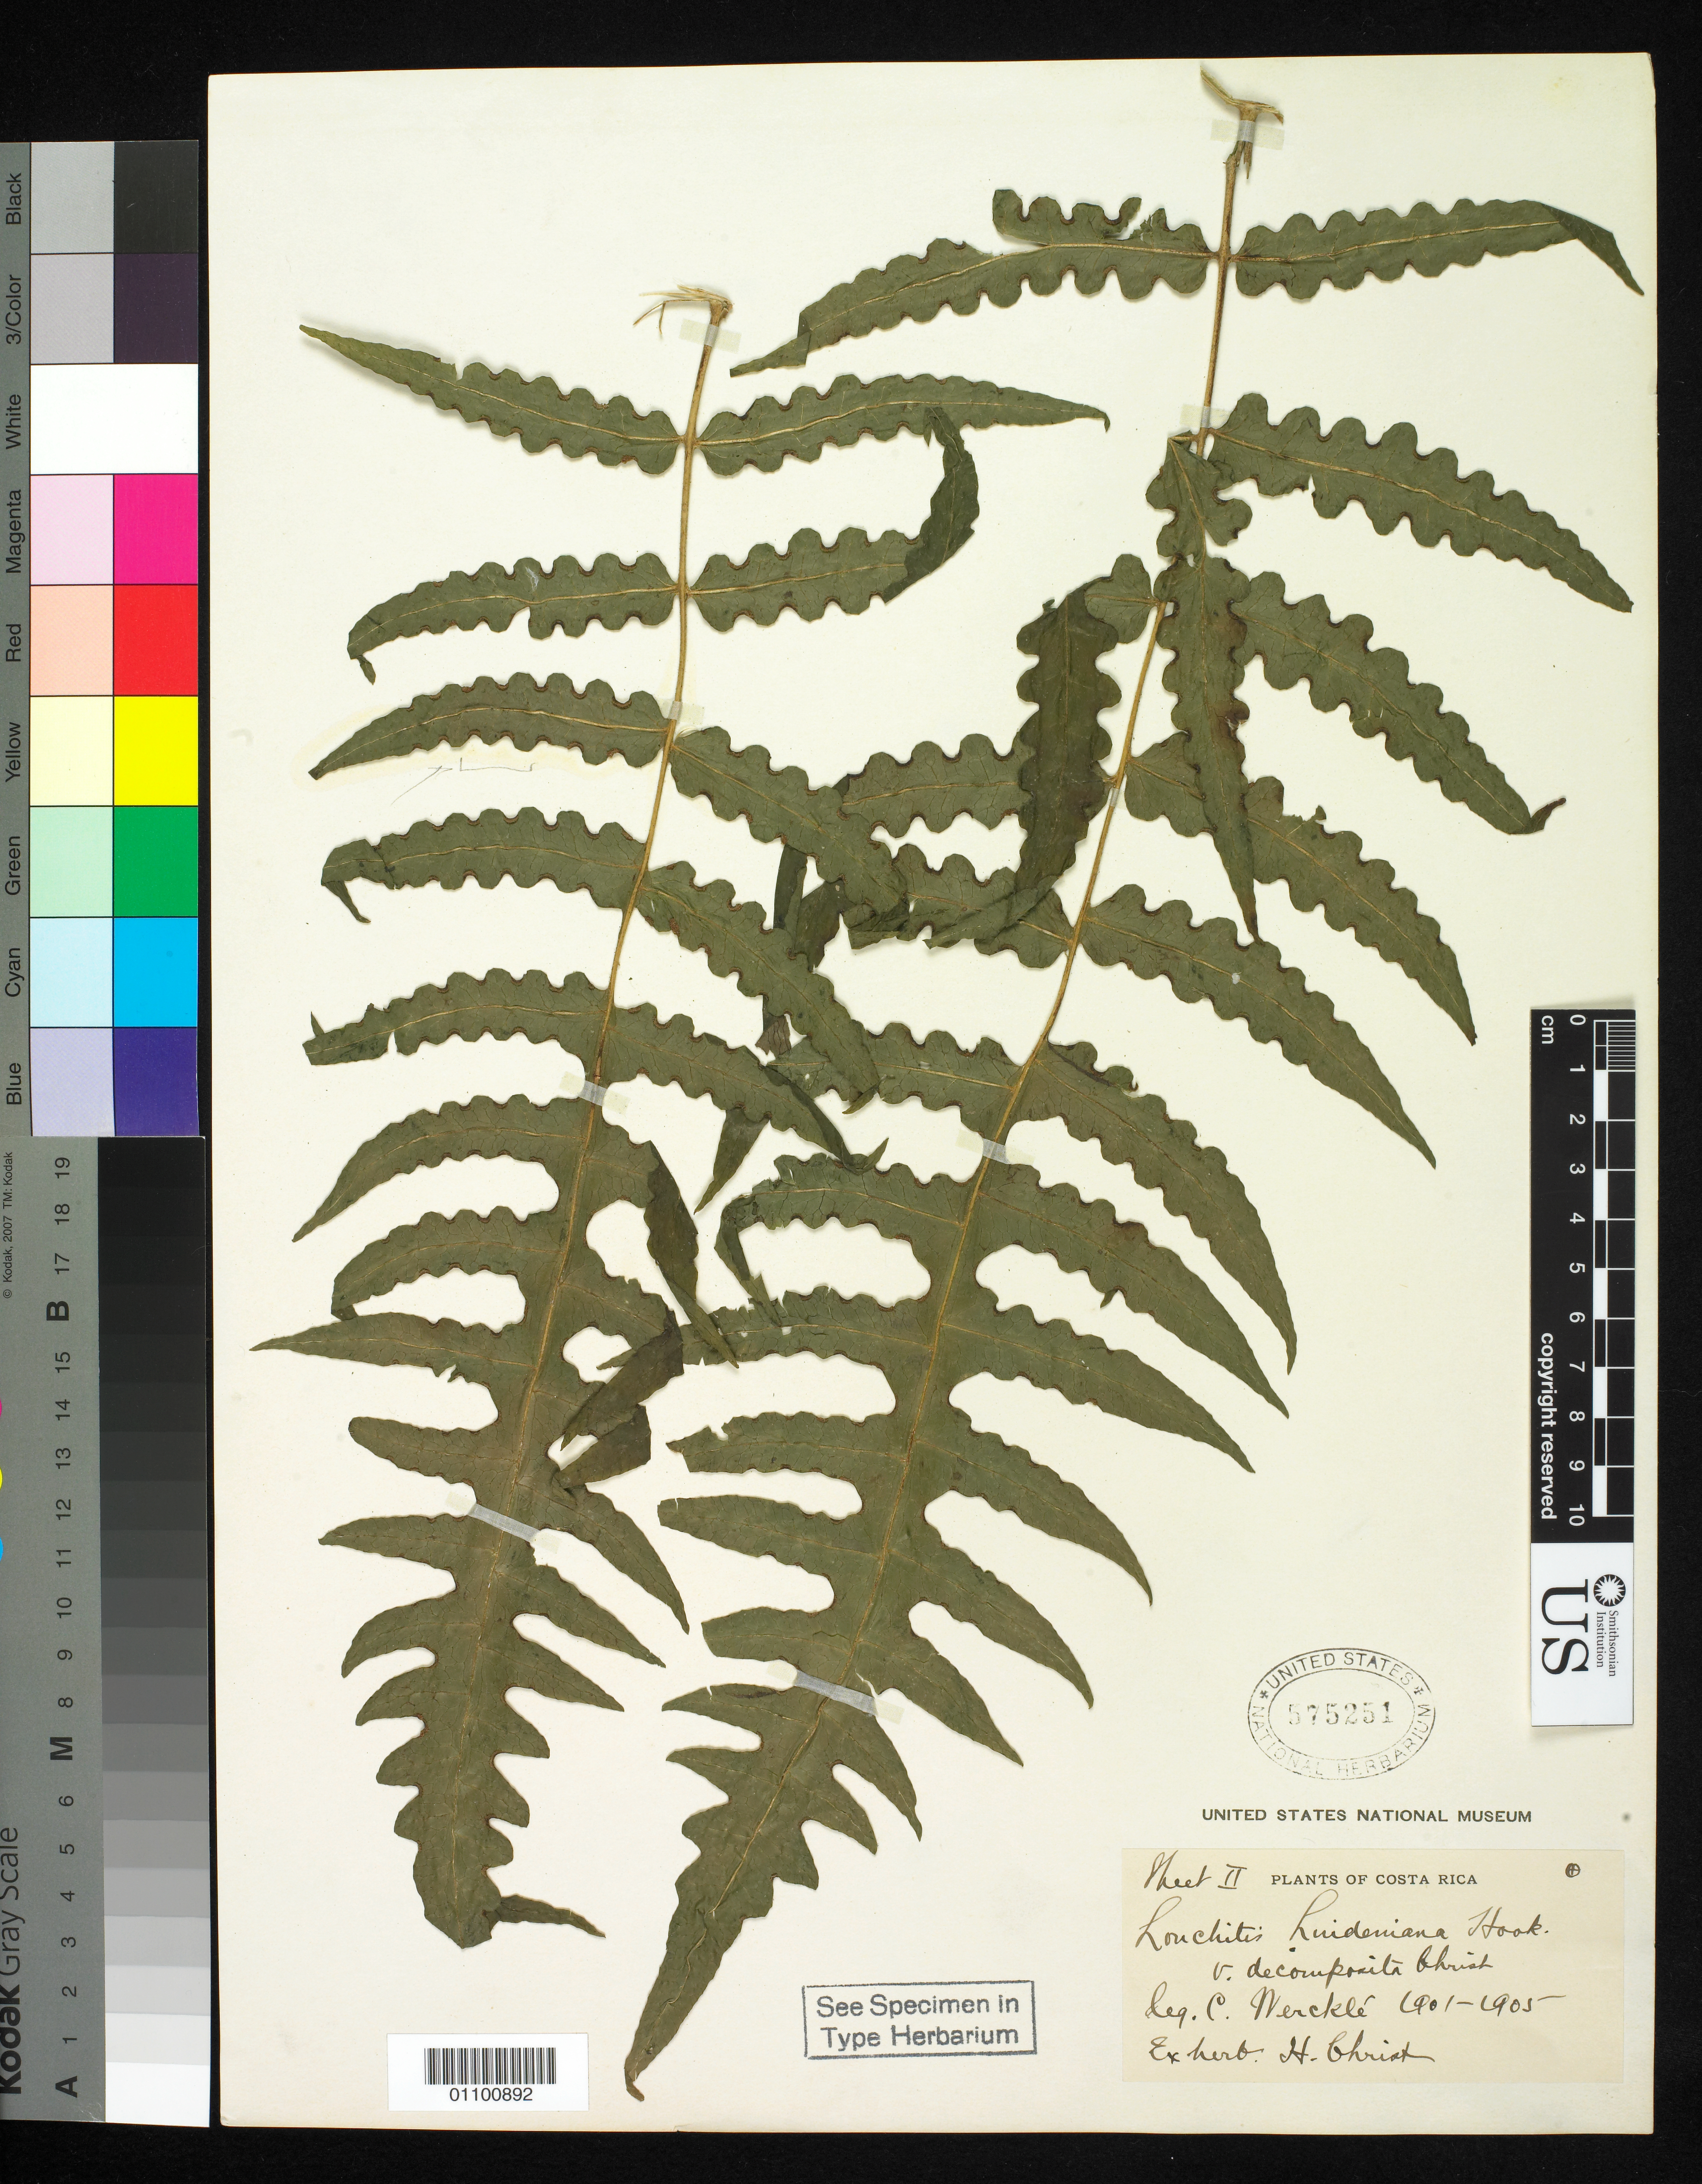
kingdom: Plantae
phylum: Tracheophyta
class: Polypodiopsida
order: Polypodiales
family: Lonchitidaceae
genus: Lonchitis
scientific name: Lonchitis lindeniana var. decomposita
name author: Christ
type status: Isotype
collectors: C. C Wercklé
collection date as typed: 1901 to -- --- 1905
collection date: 1901/1905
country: Costa Rica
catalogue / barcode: US 575251